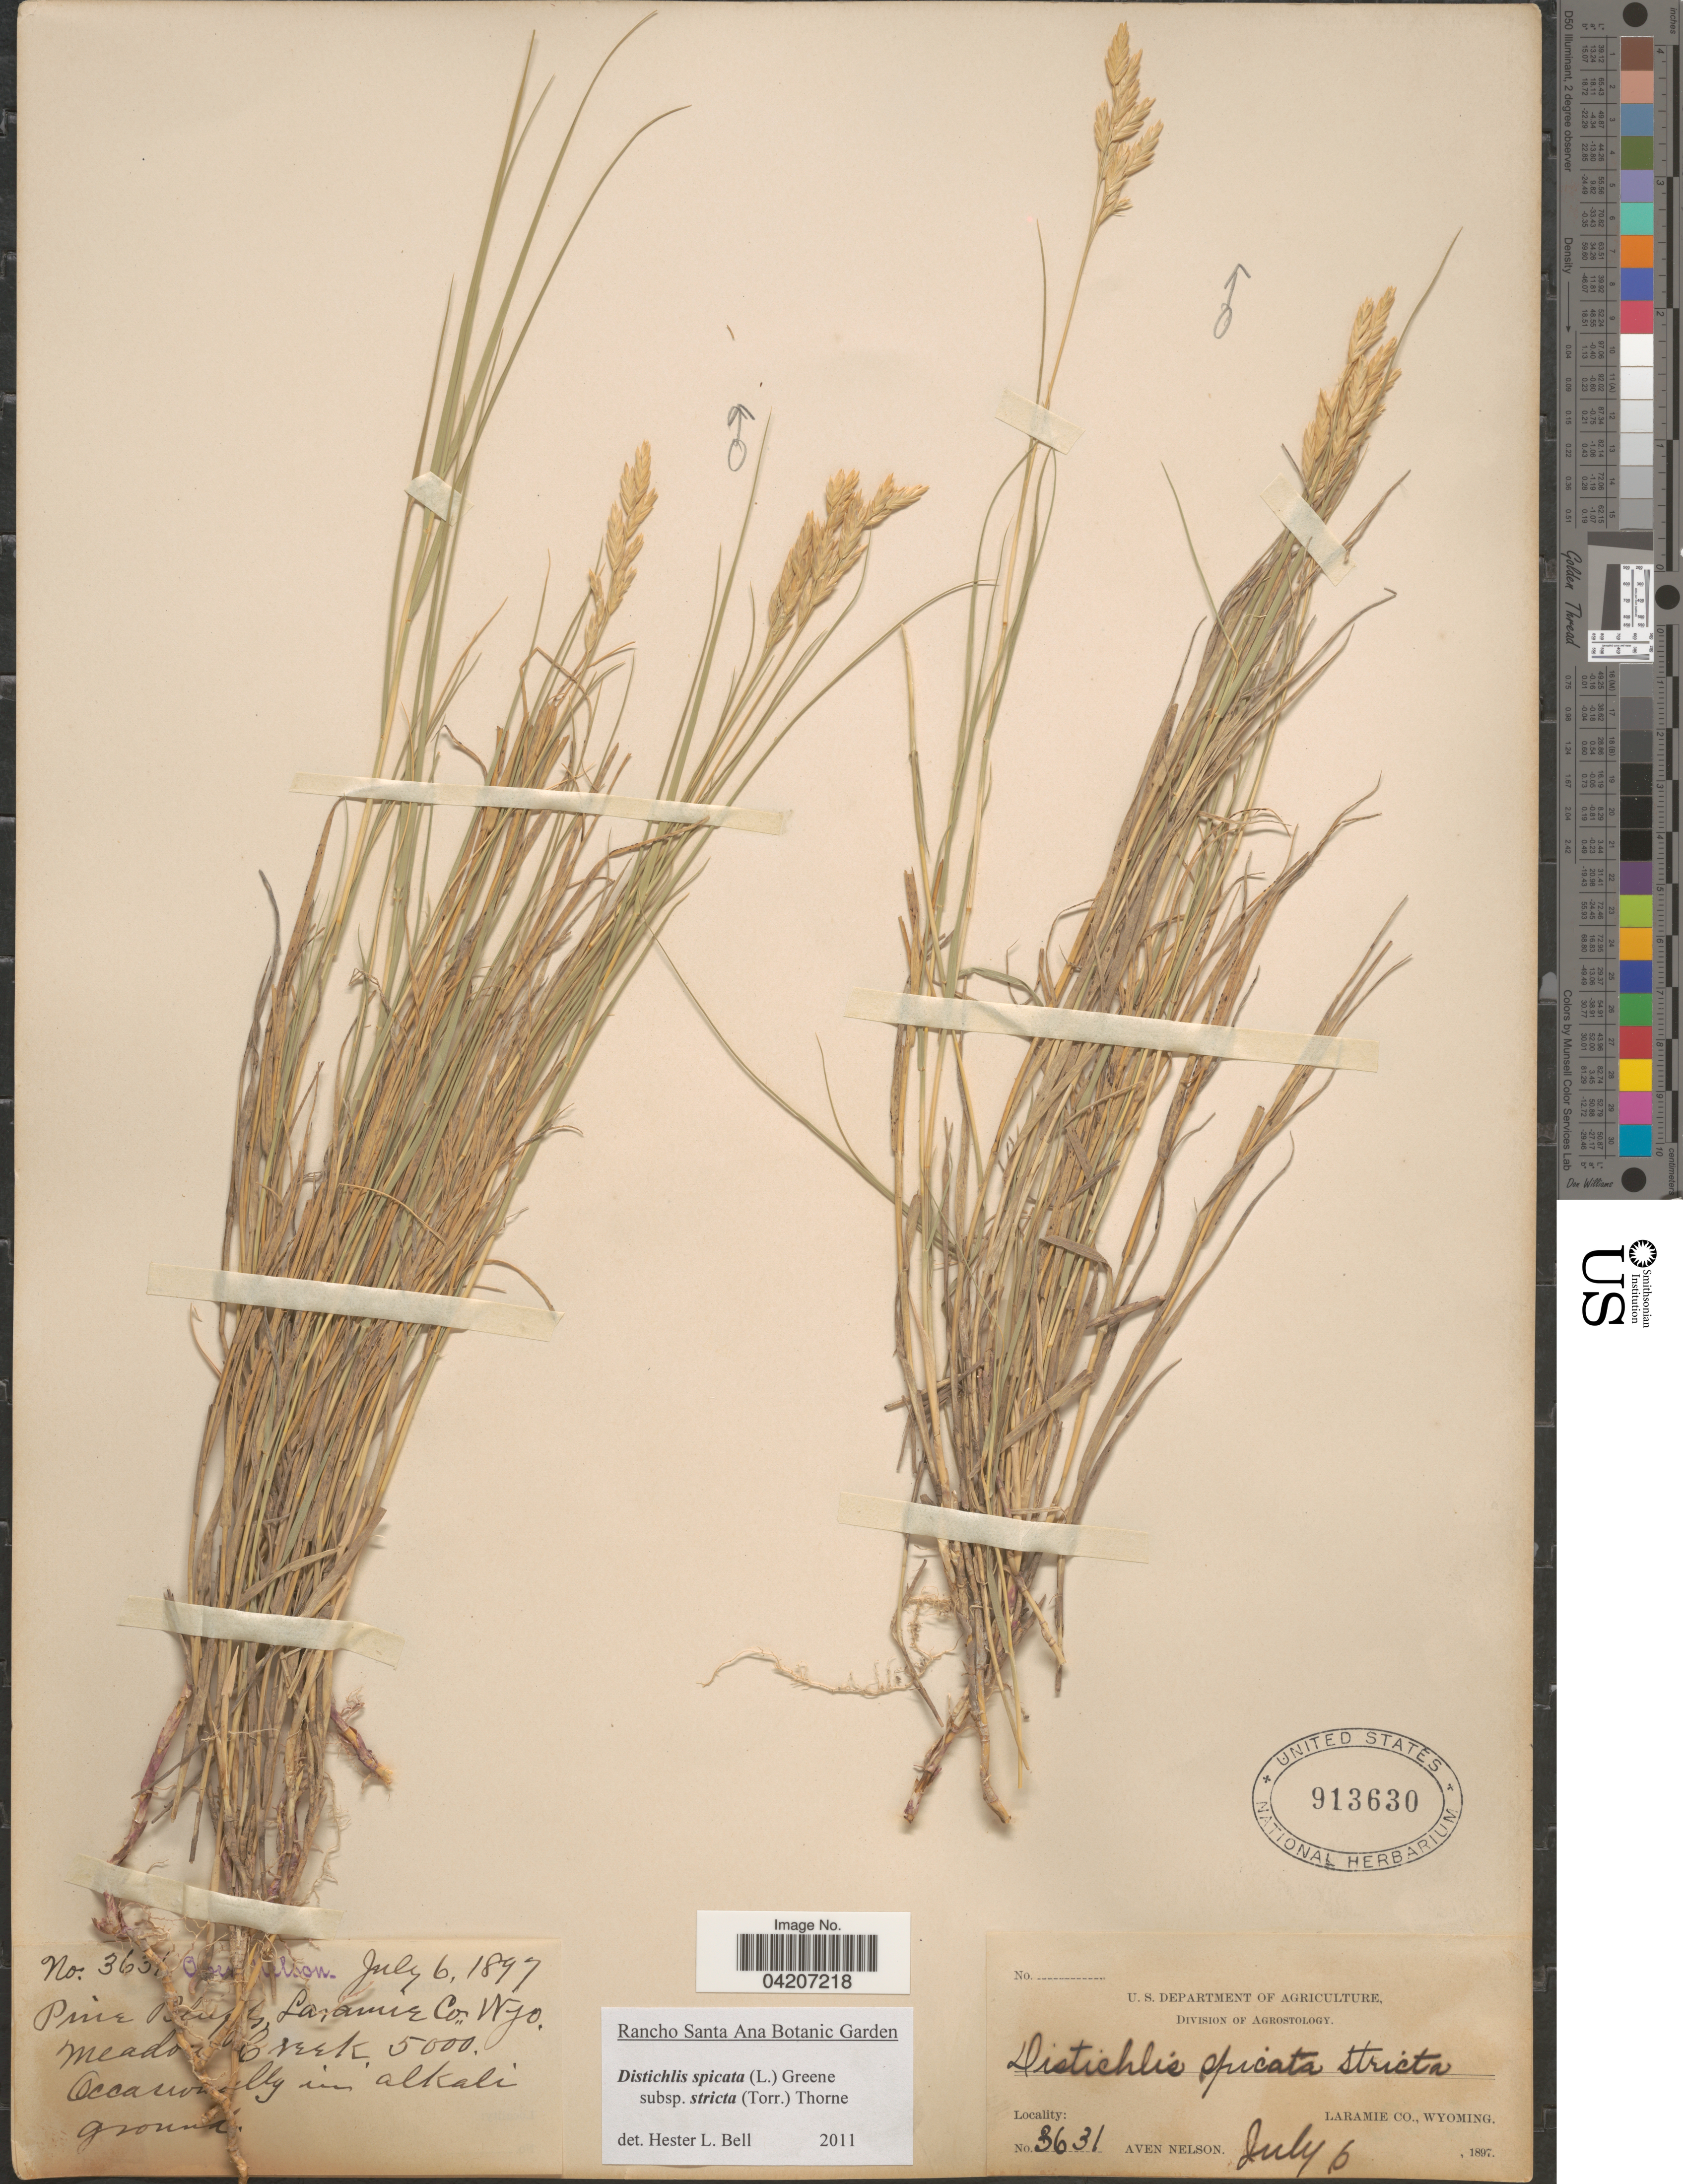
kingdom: Plantae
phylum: Tracheophyta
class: Liliopsida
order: Poales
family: Poaceae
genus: Distichlis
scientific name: Distichlis spicata subsp. stricta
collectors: A. Nelson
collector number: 3631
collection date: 1897-07-06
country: United States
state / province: Wyoming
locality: Pine Blufffs, Laramie Co, Meadow Creek.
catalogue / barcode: US 913630